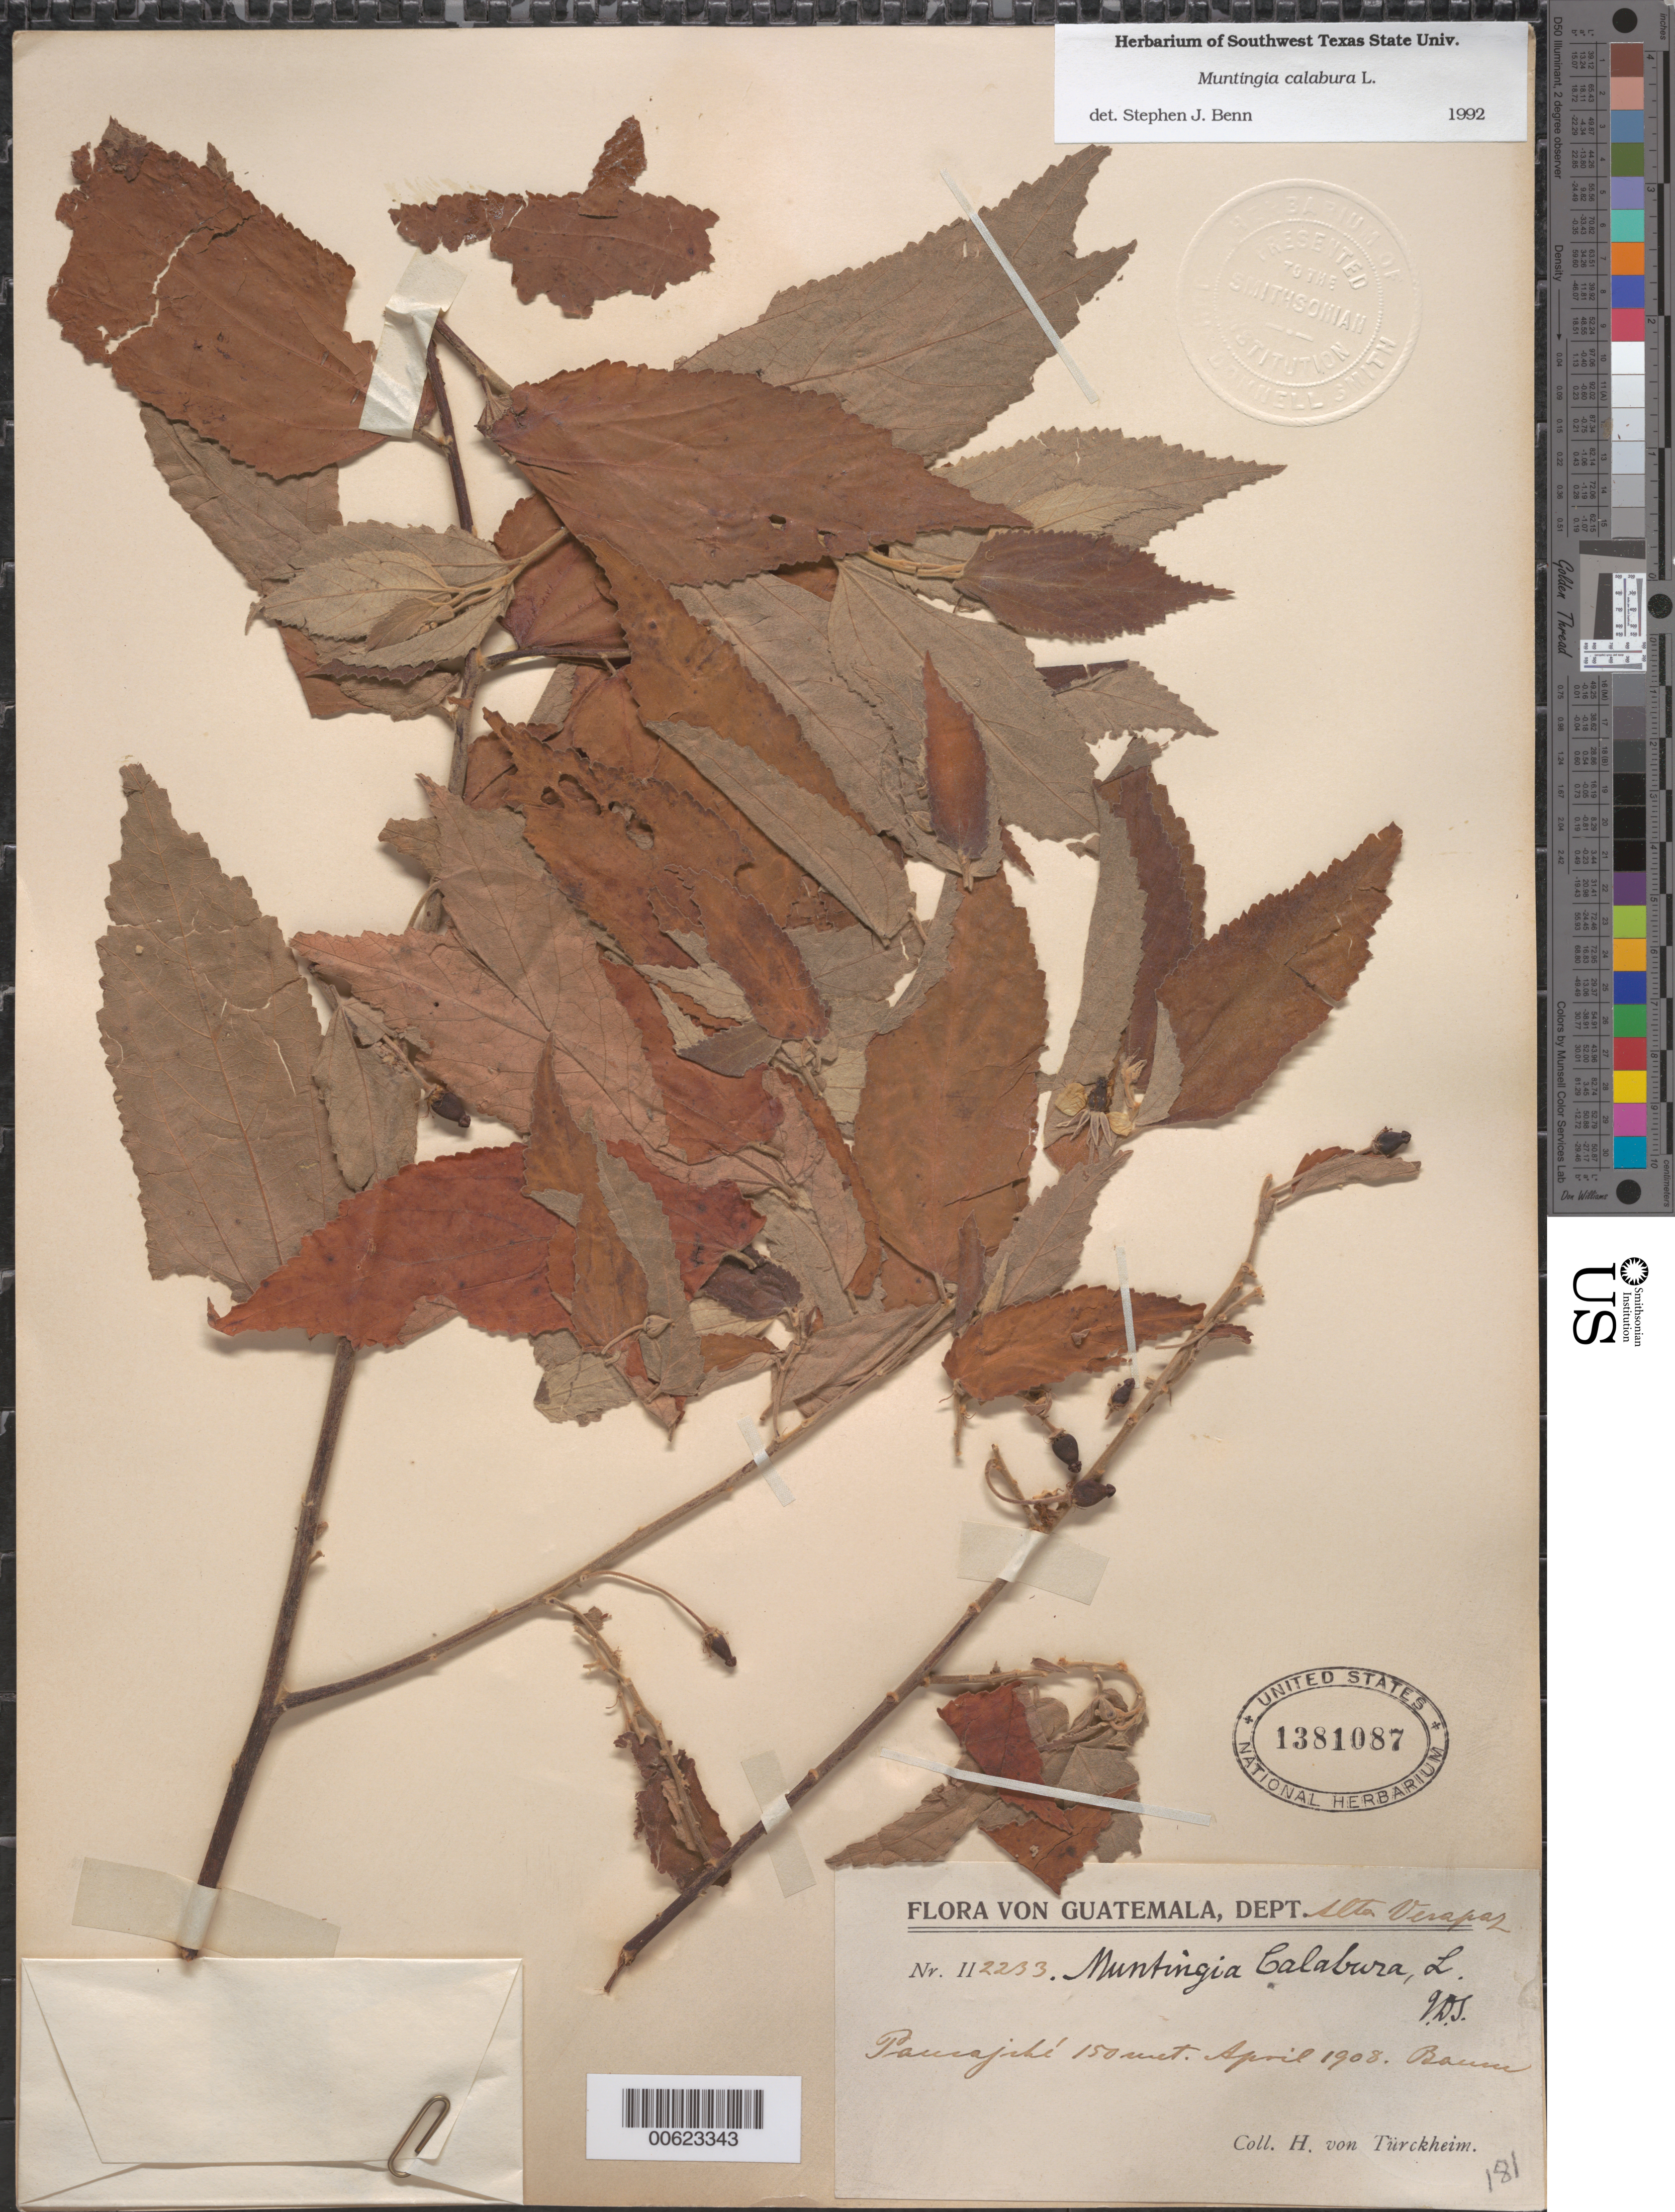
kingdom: Plantae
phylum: Tracheophyta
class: Magnoliopsida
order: Malvales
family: Muntingiaceae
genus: Muntingia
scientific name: Muntingia calabura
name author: L.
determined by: Benn, S. J.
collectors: H. von Türckheim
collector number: II2233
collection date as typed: Apr 1908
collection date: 1908-04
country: Guatemala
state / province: Alta Verapaz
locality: Paucajché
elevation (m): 150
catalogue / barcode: US 1381087